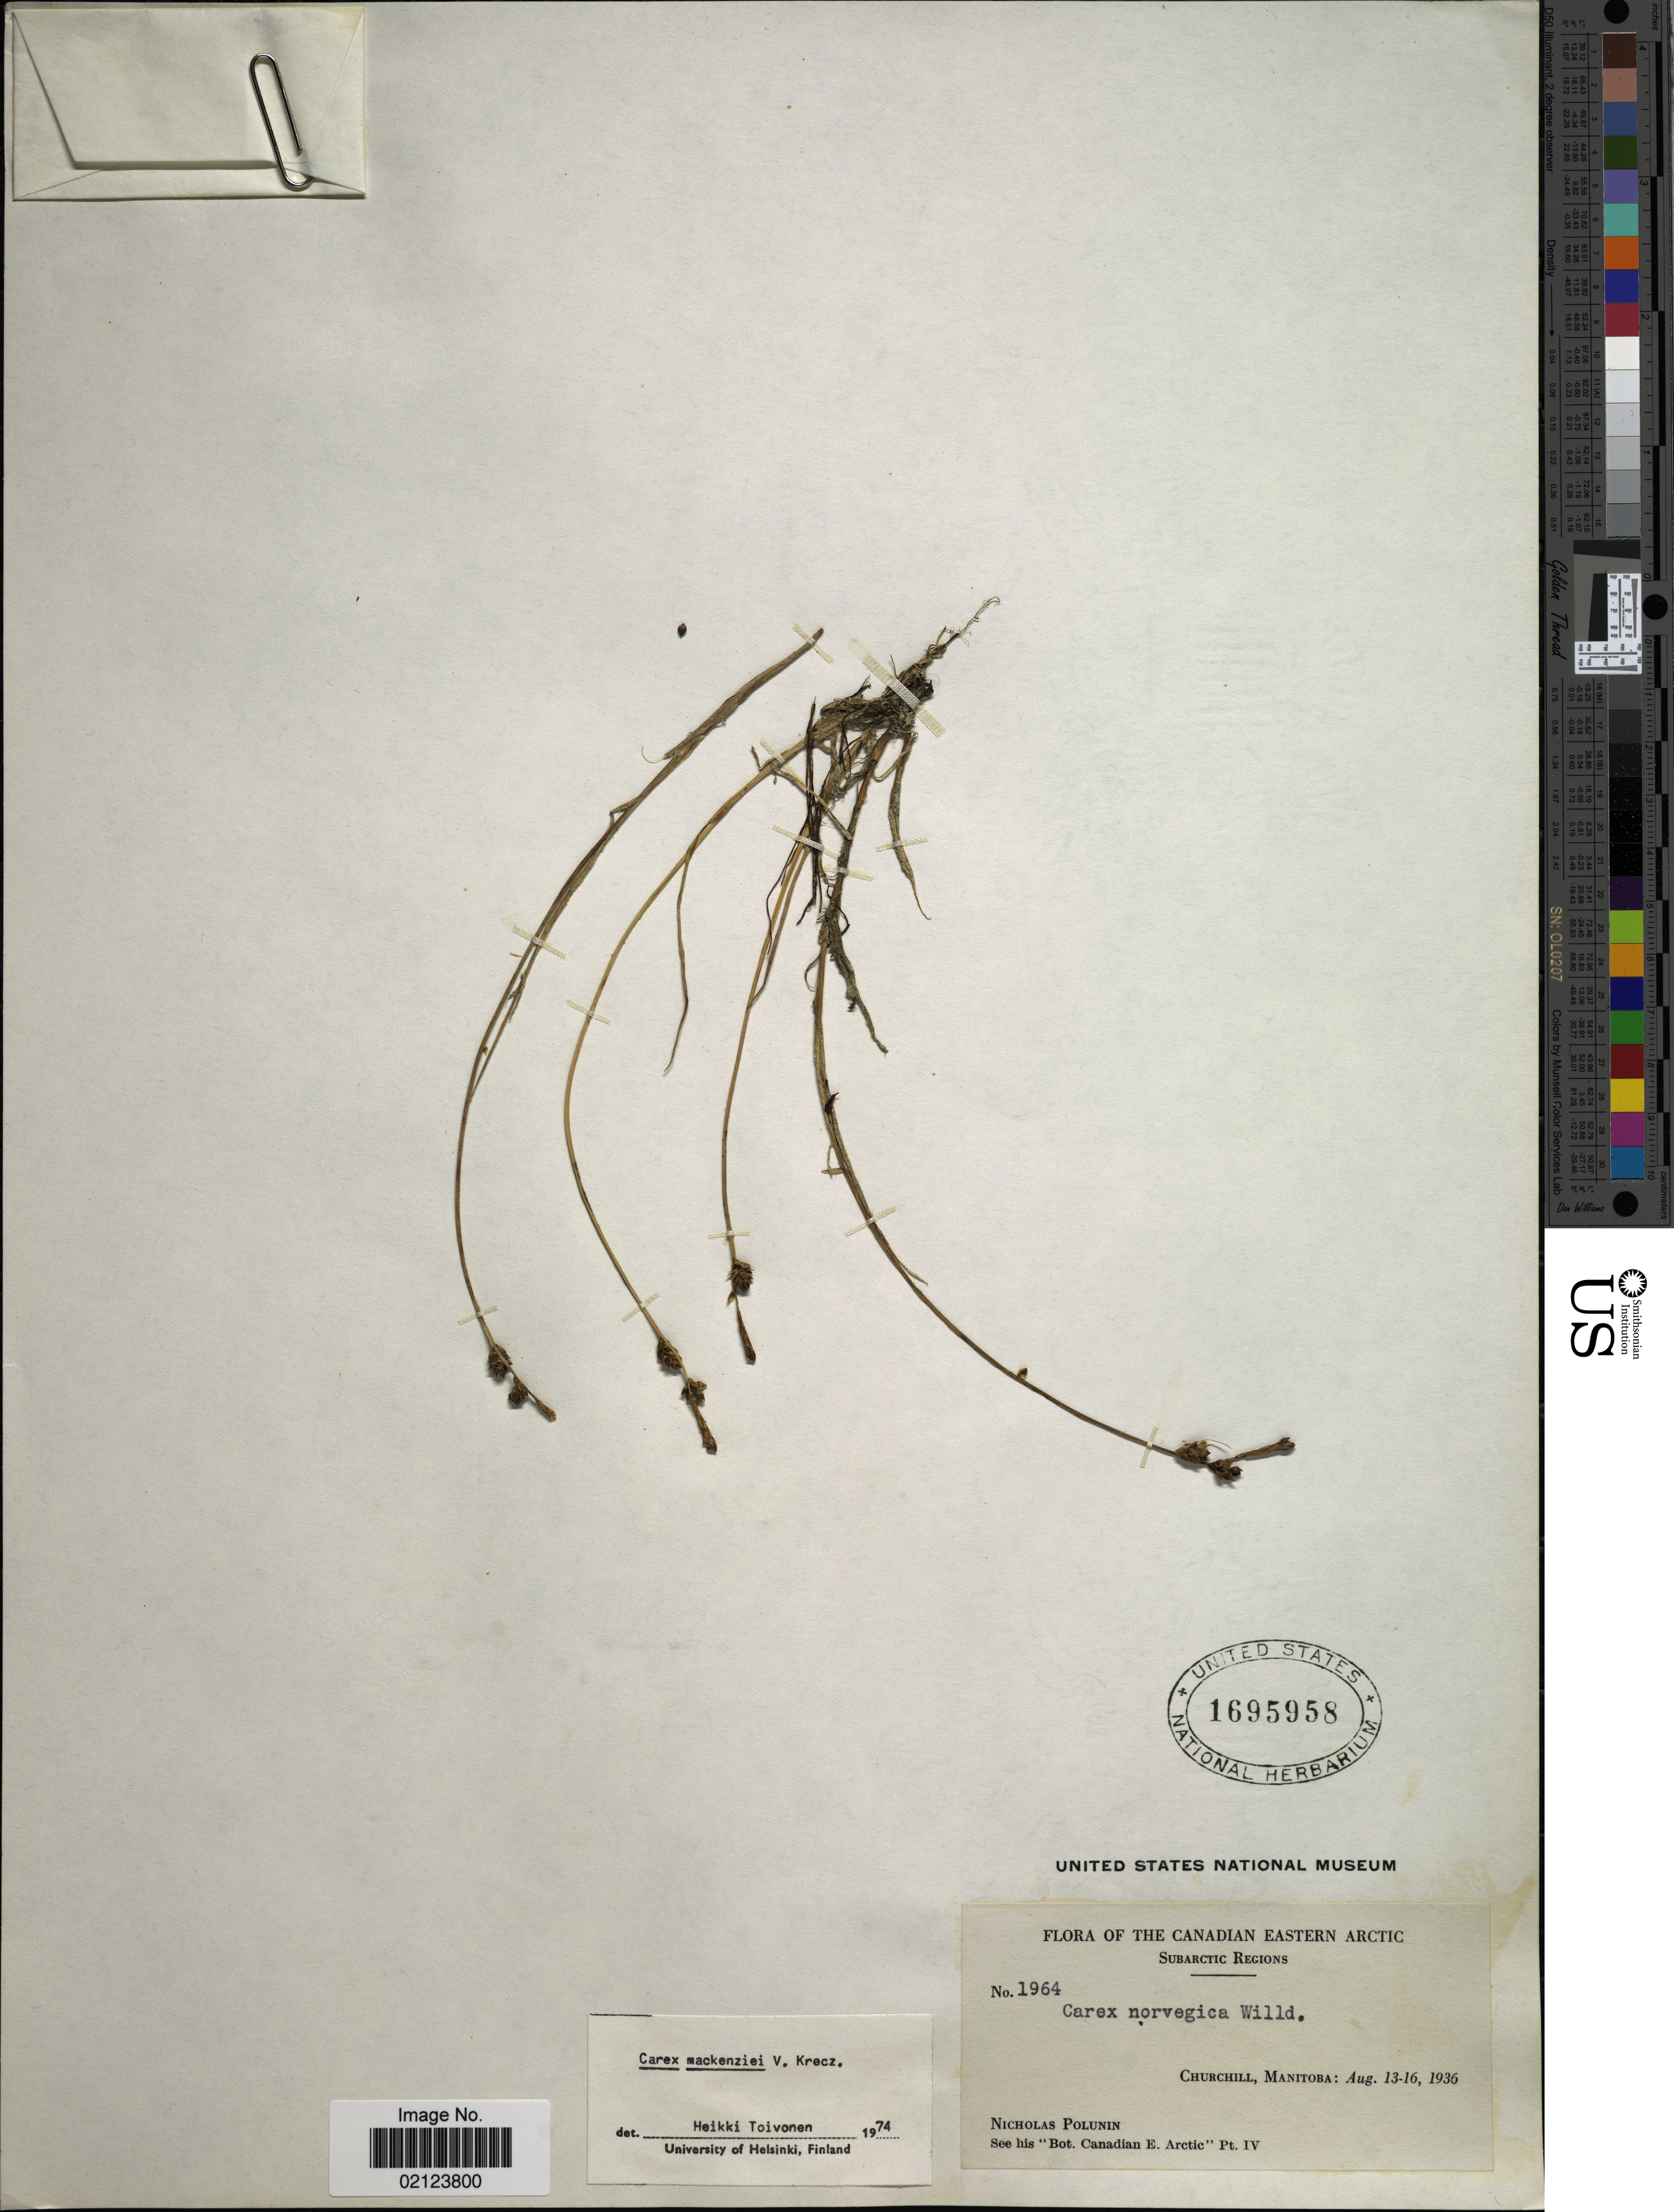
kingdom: Plantae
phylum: Tracheophyta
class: Liliopsida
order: Poales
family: Cyperaceae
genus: Carex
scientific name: Carex mackenziei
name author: V.I. Krecz.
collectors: N. V. Polunin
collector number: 1964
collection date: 1936-08-13/1936-08-16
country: Canada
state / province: Manitoba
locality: Canadian Eastern Arctic. Subarctic Regions. Churchill, Manitoba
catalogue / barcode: US 1695958